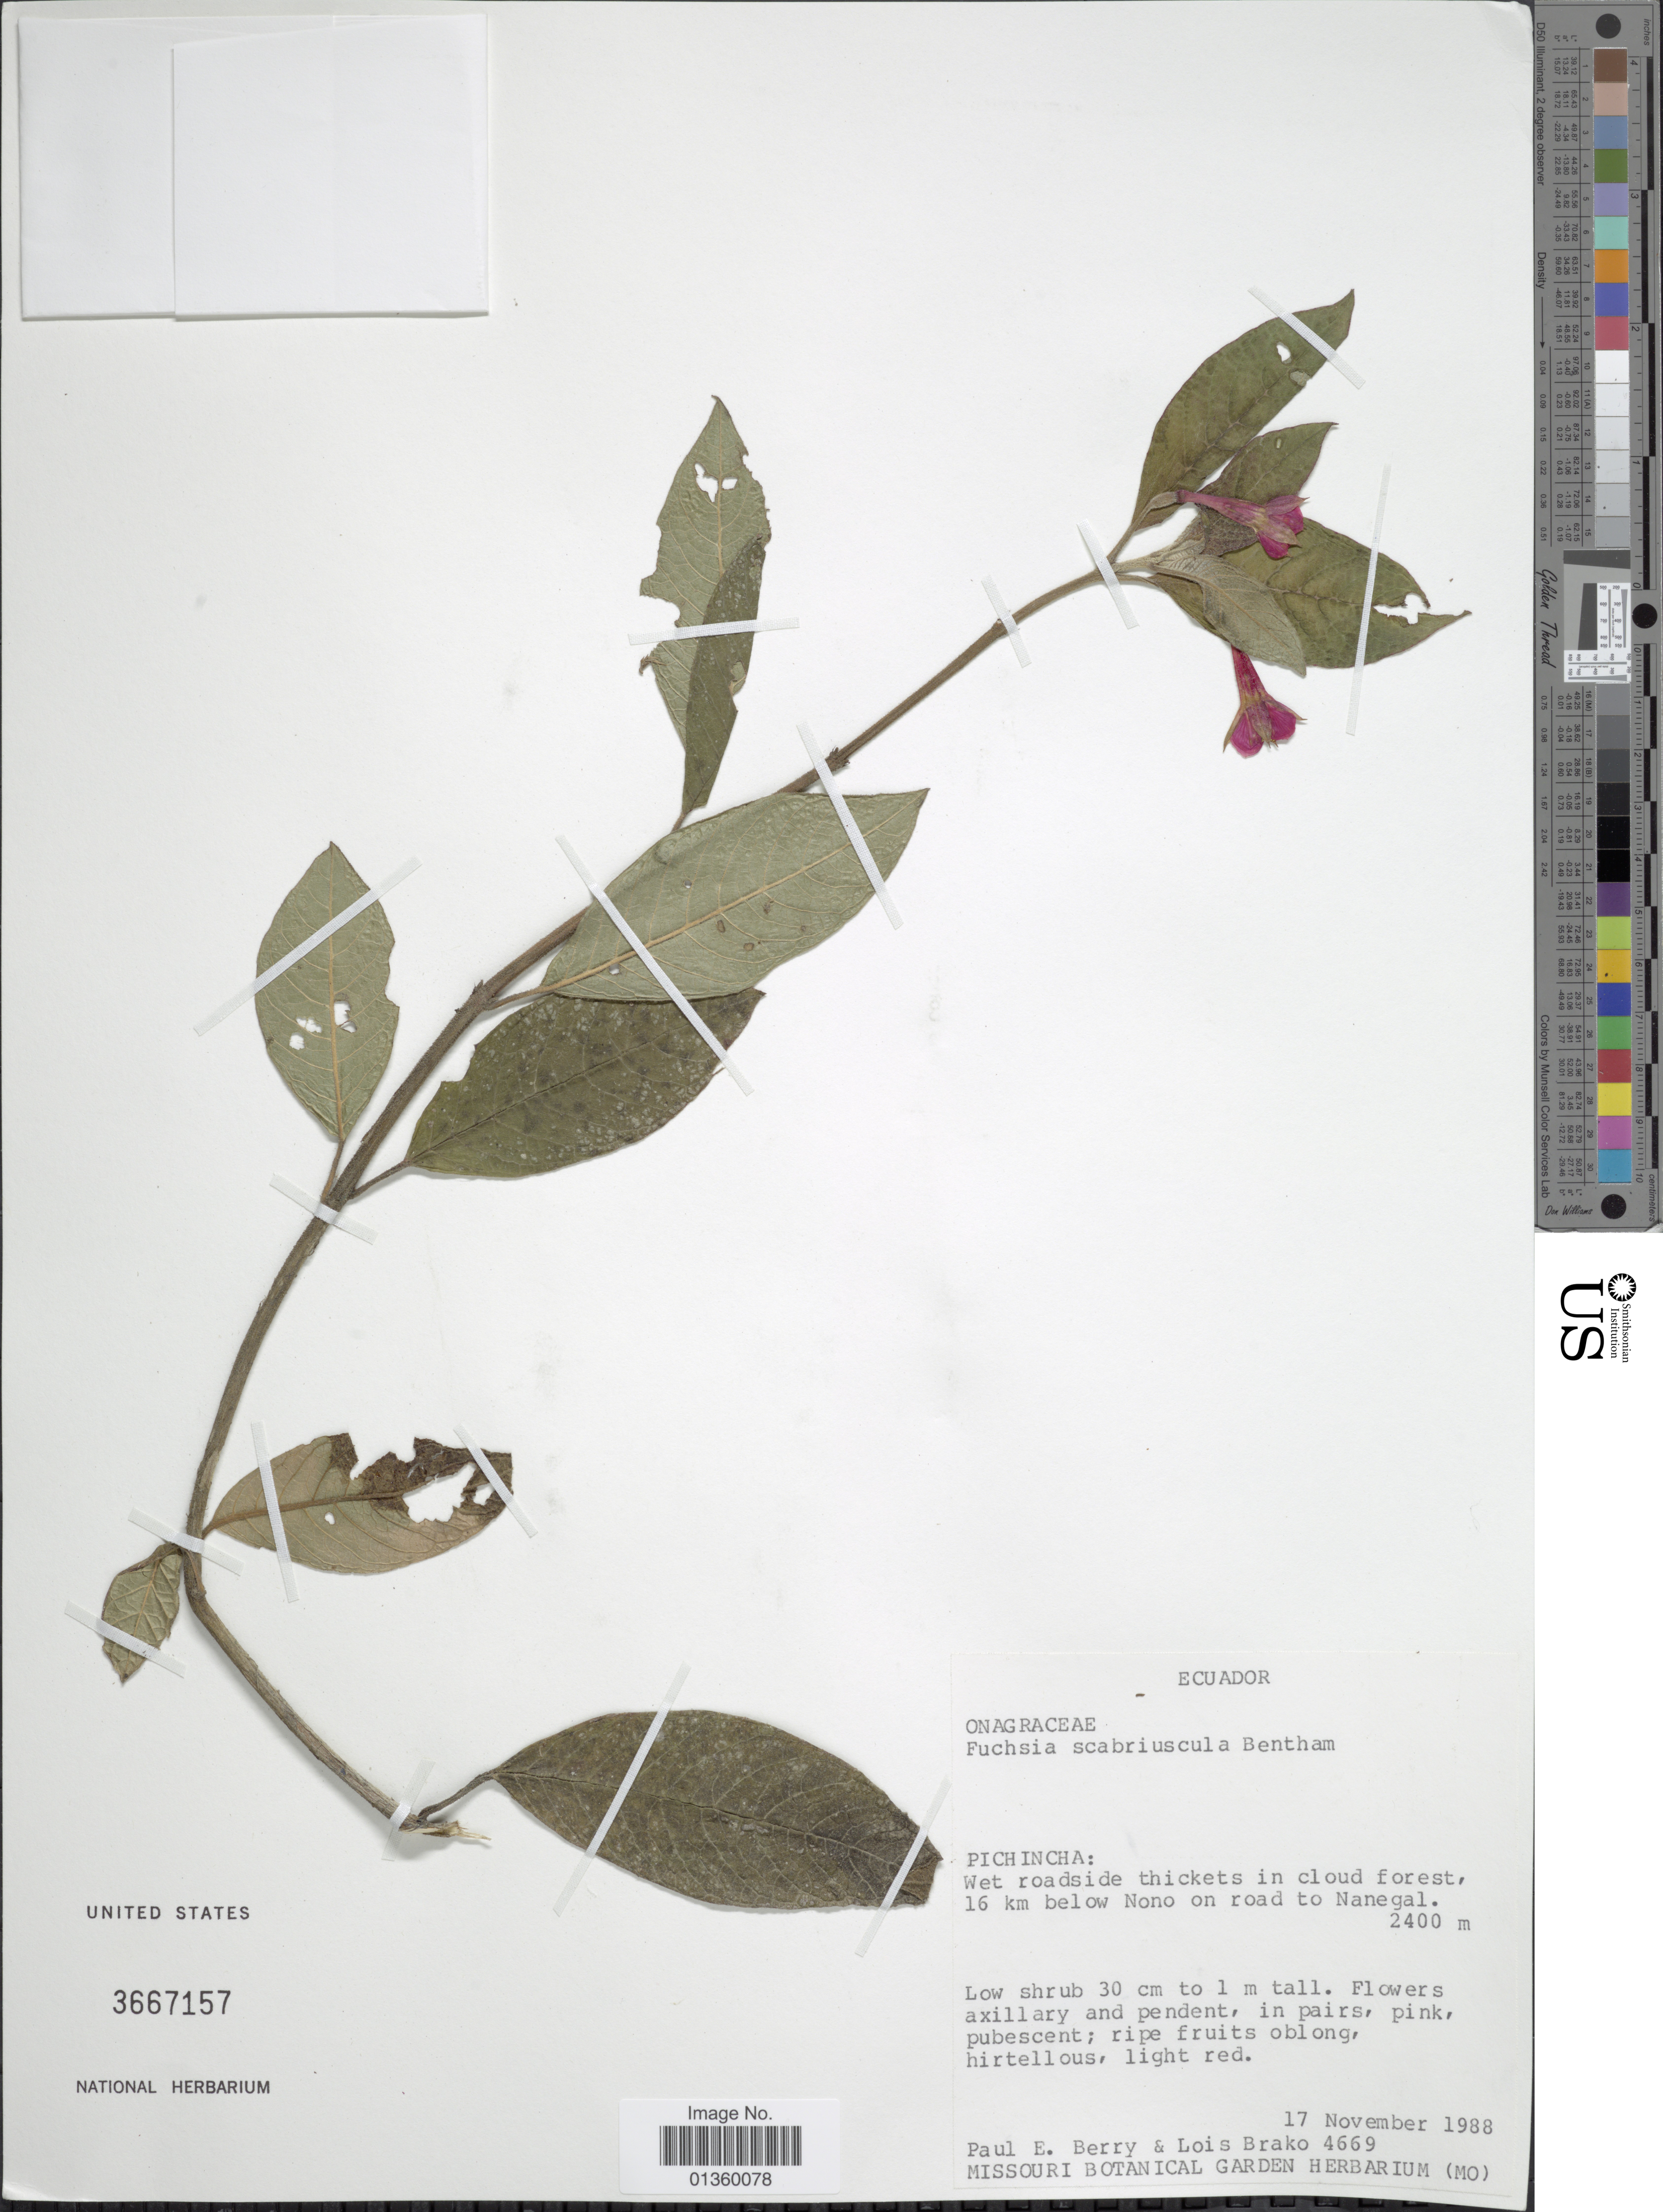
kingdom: Plantae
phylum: Tracheophyta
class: Magnoliopsida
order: Myrtales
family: Onagraceae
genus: Fuchsia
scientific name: Fuchsia scabriuscula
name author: Benth.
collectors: P. E. Berry & L. Brako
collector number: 4669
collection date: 1988-11-17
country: Ecuador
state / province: Pichincha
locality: Wet roadside thickets in cloud forest, 16 km below Nono on road to Nanegal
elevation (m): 2400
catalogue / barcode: US 3667157